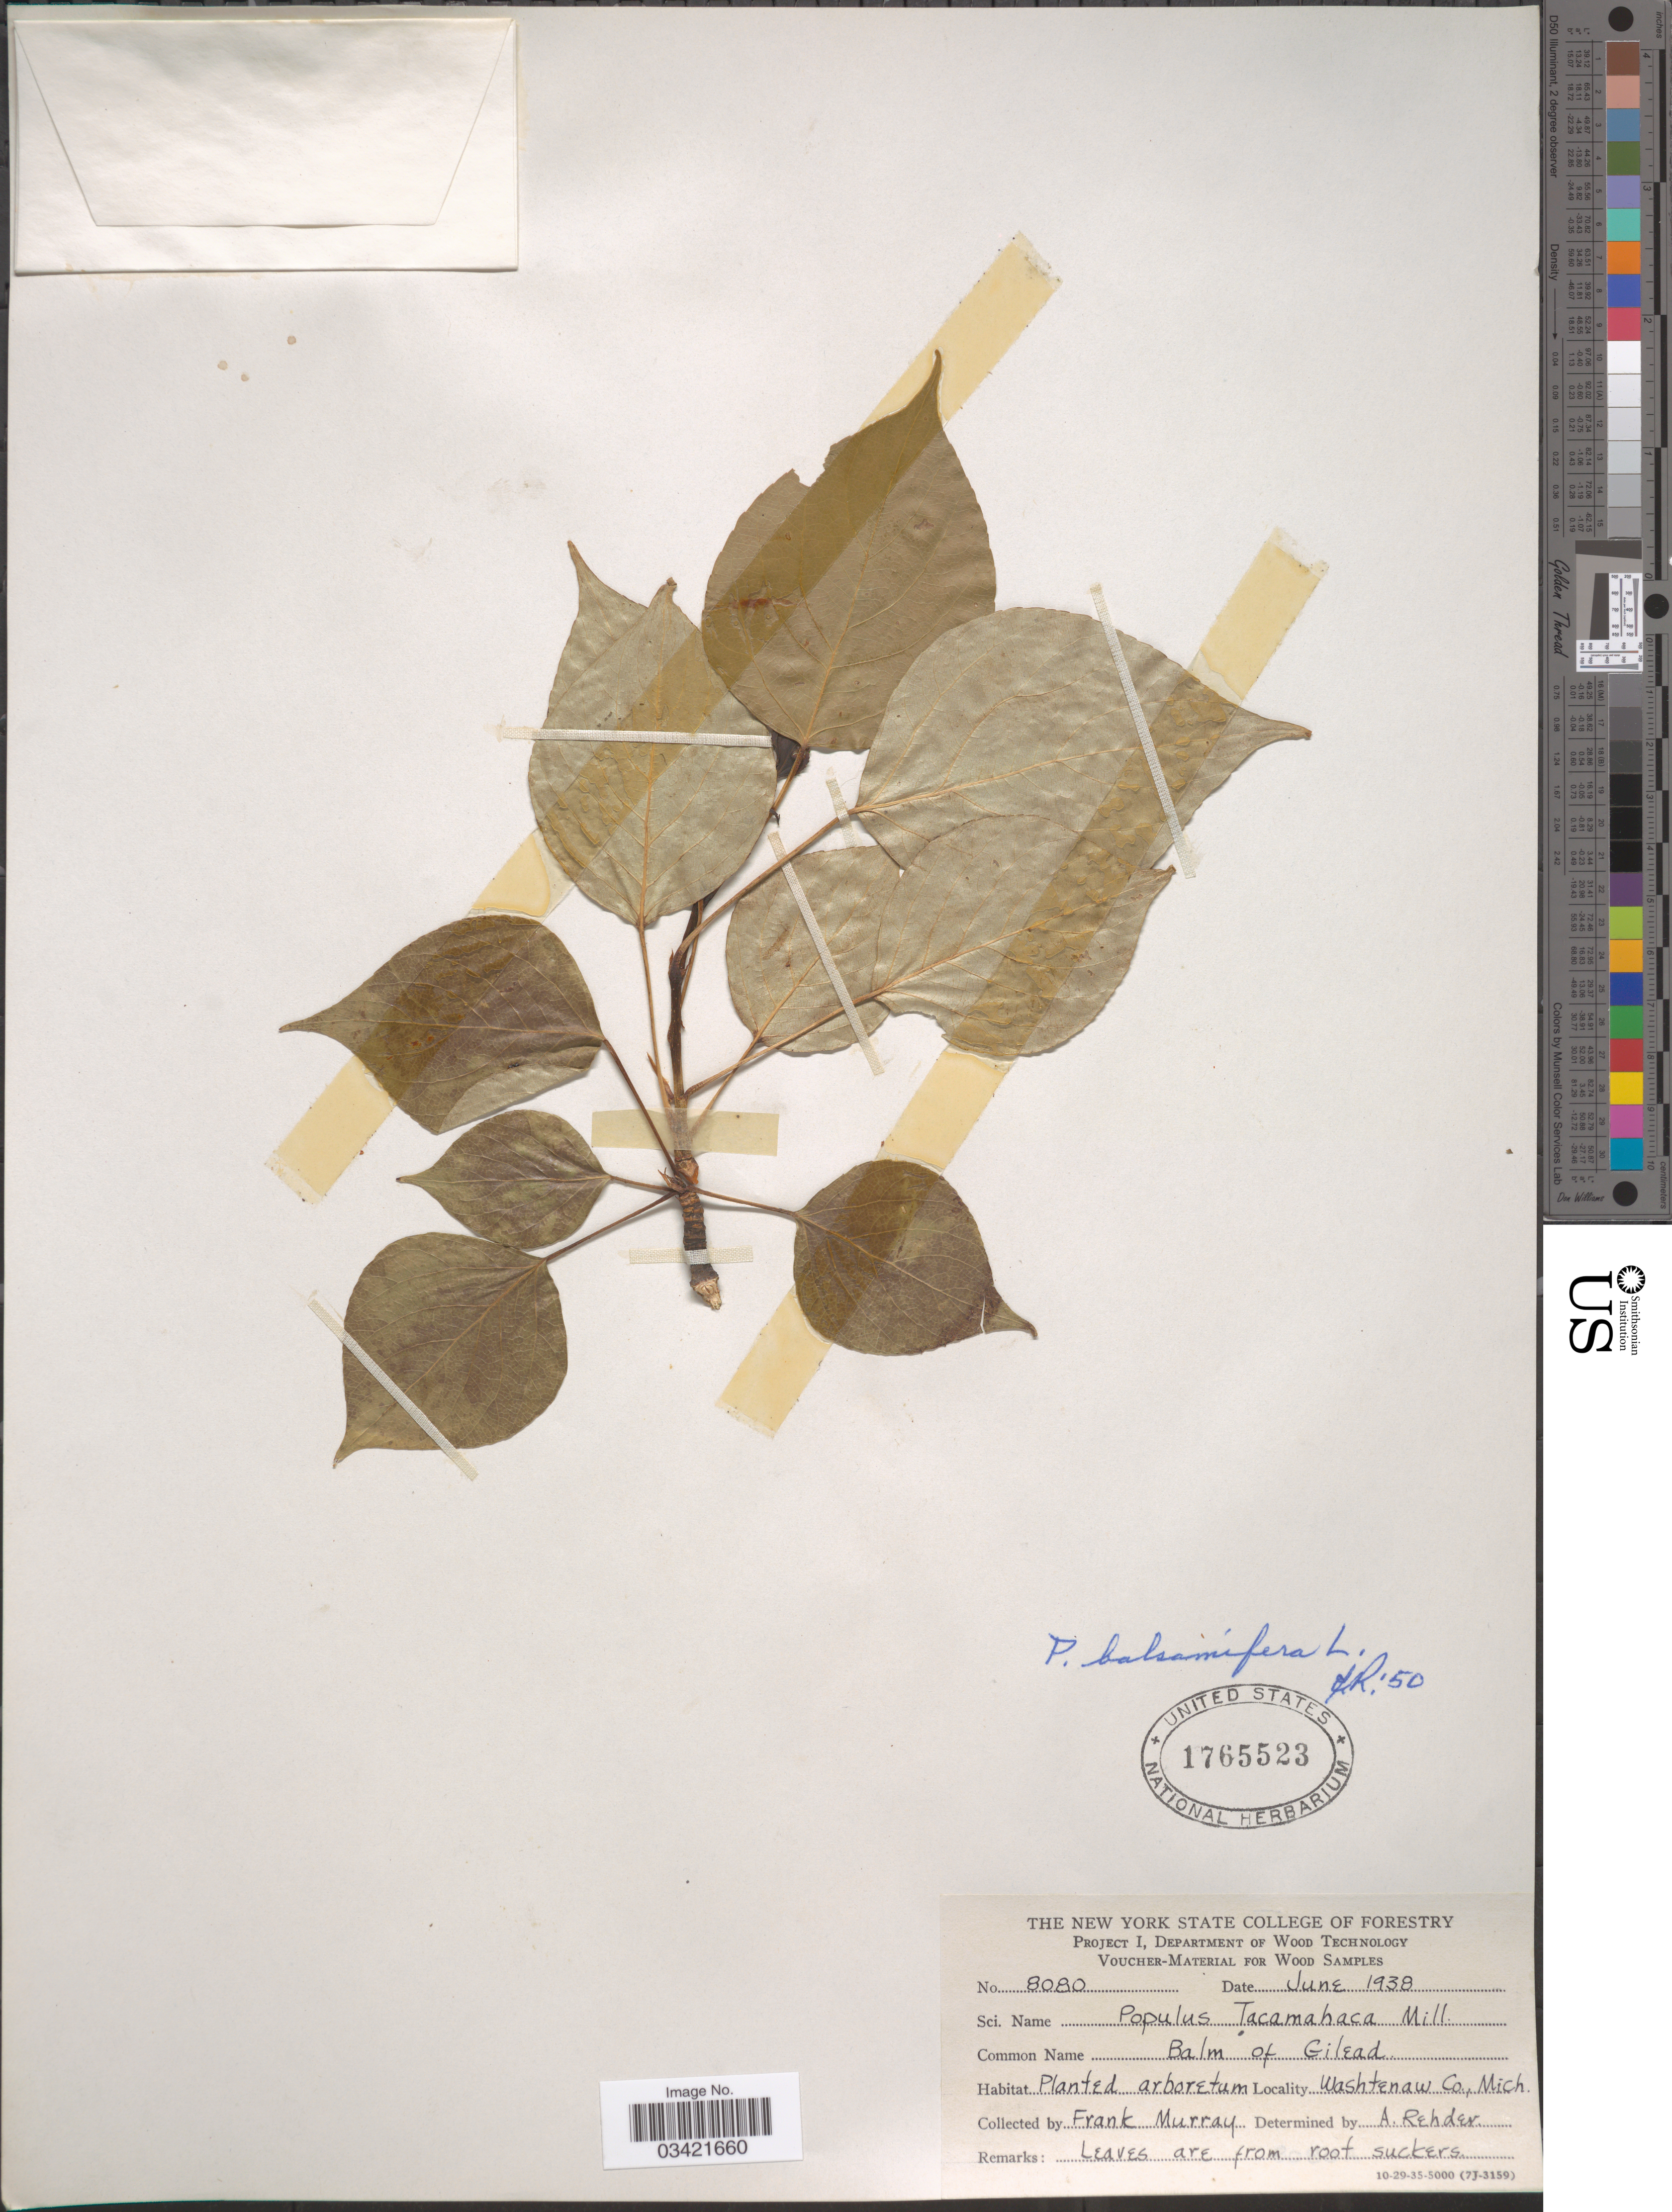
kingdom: Plantae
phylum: Tracheophyta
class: Magnoliopsida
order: Malpighiales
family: Salicaceae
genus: Populus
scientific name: Populus balsamifera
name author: L.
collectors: F. Murray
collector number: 8080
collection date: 1938-06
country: United States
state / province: Michigan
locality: Washtenaw Co. Arboretum.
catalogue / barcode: US 1765523